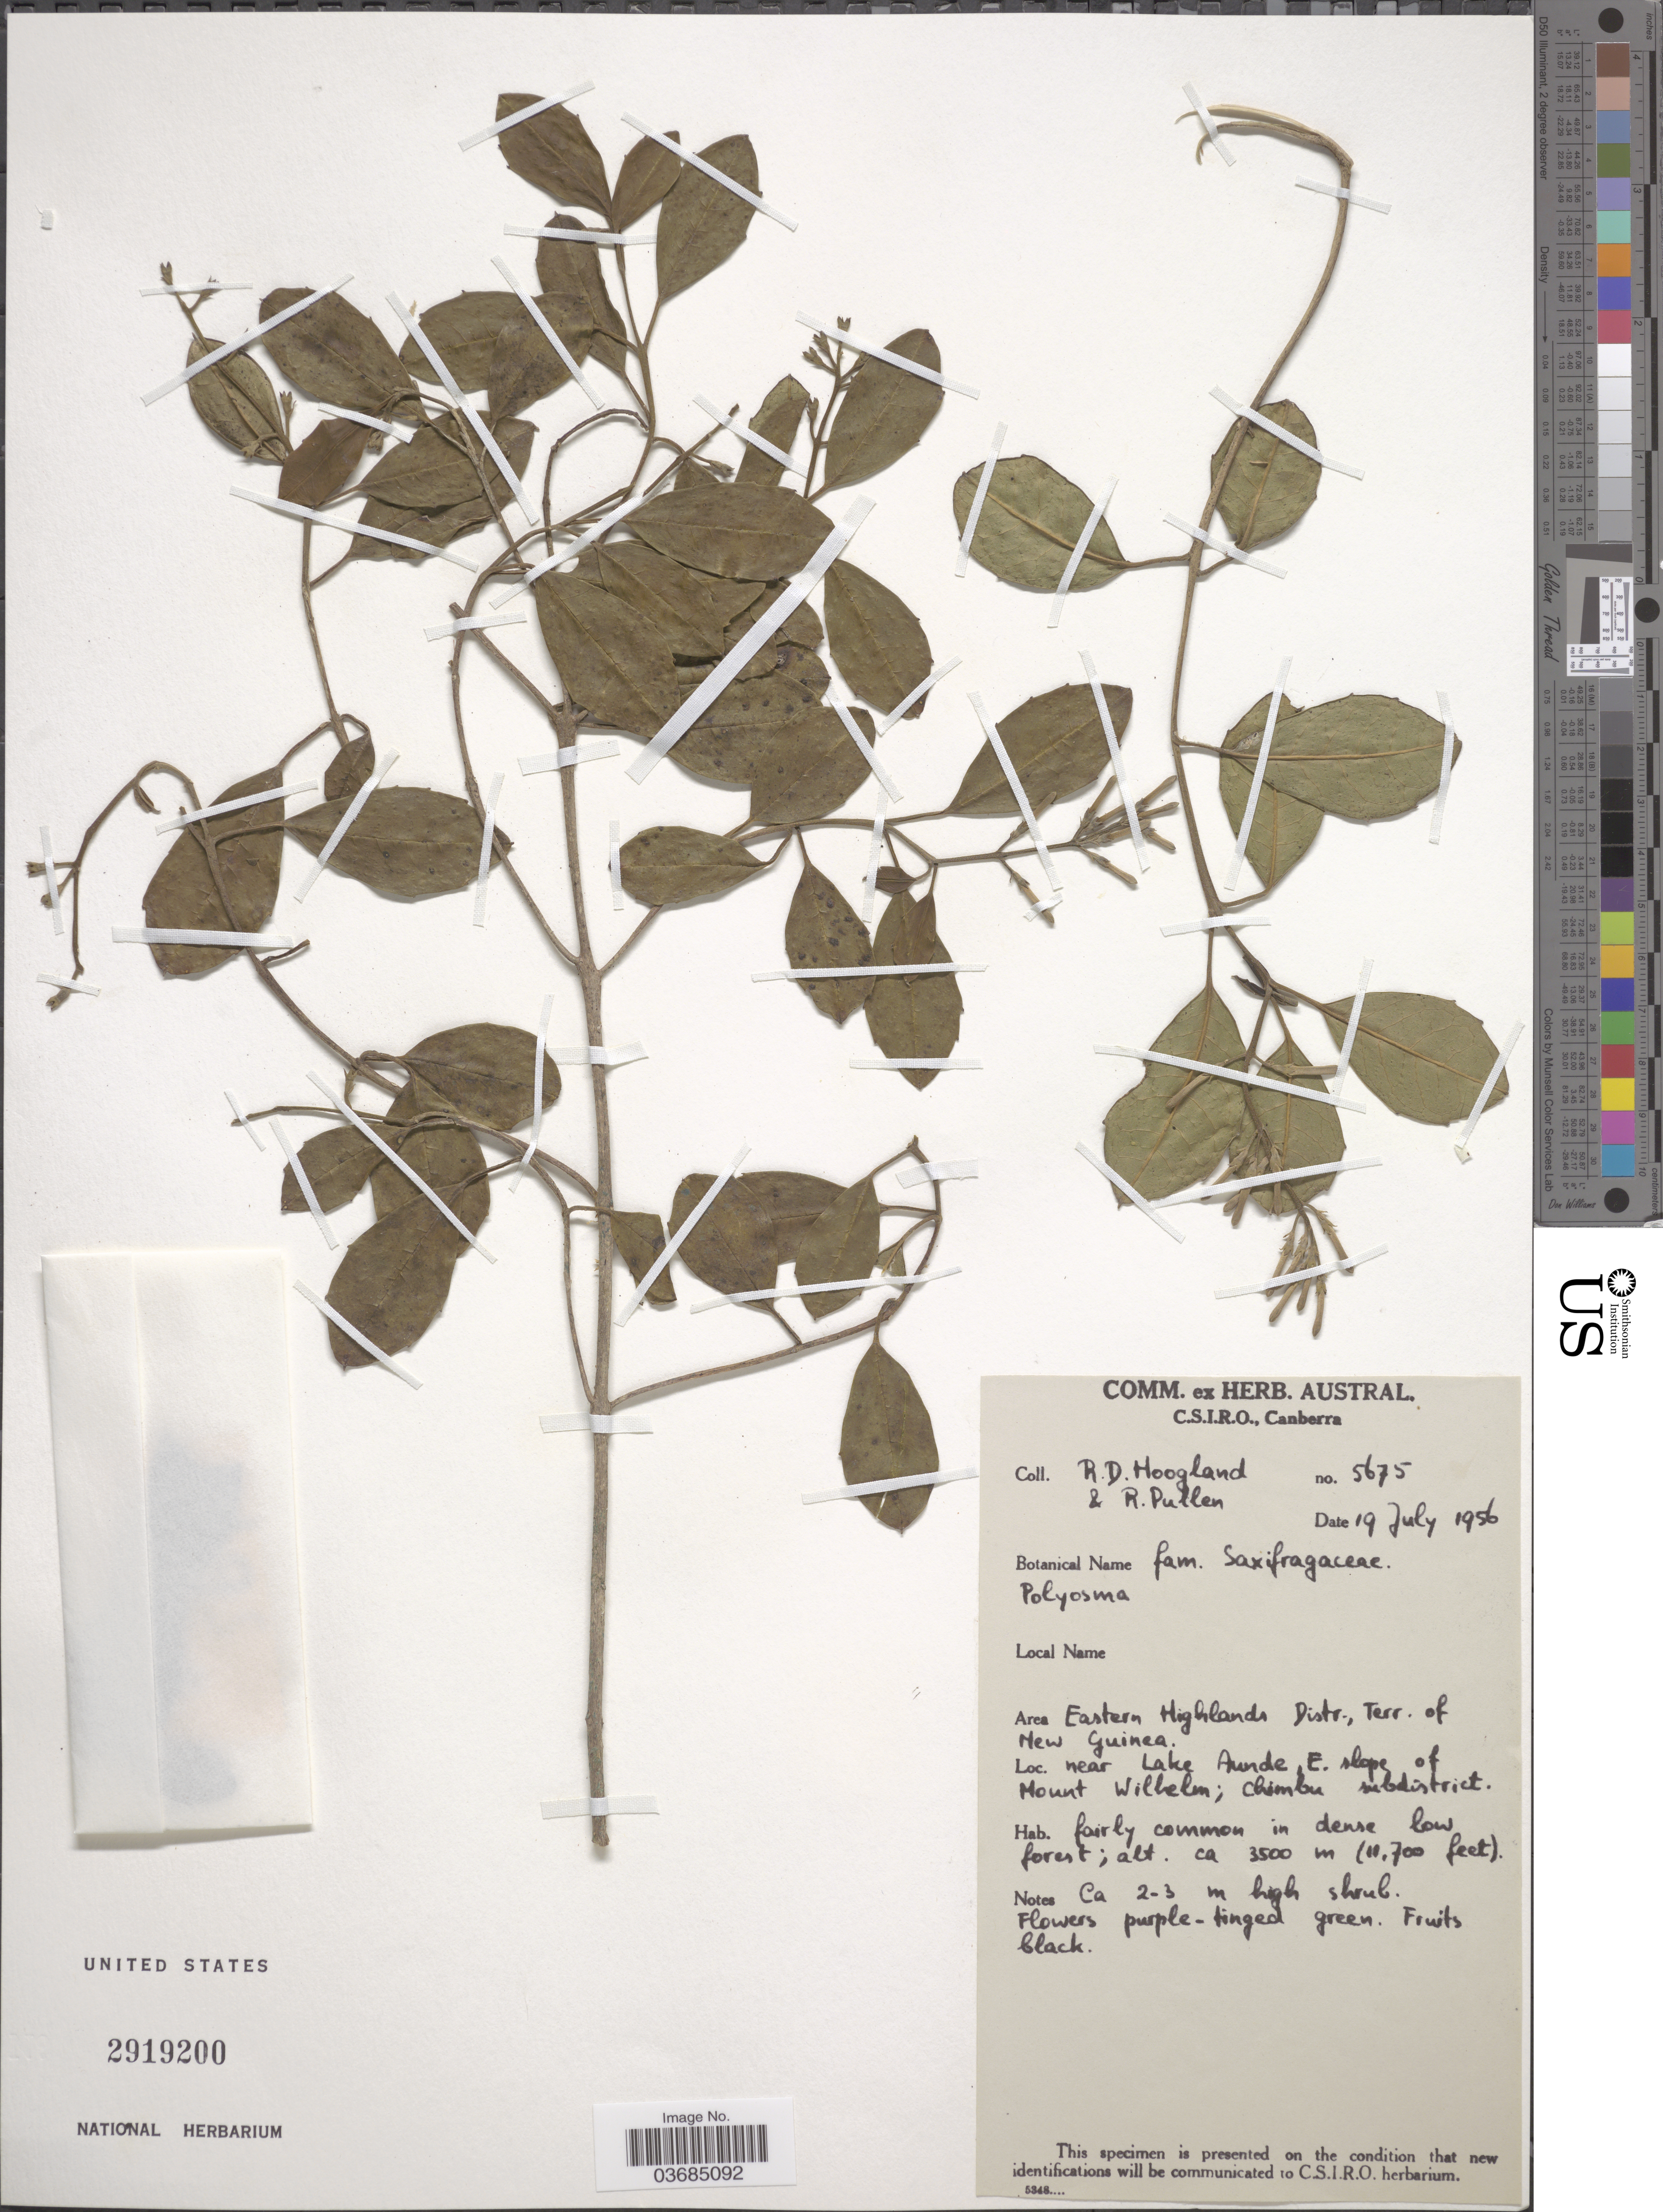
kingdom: Plantae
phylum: Tracheophyta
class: Magnoliopsida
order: Escalloniales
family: Escalloniaceae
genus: Polyosma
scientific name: Polyosma sp.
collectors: R. D. Hoogland & R. Pullen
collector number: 5675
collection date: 1956-07-19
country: Papua New Guinea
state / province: Chimbu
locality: Eastern Highlands Distr., Terr. of New Guinea. Near Lake Aunde, E. slope of Mount Wilhelm; Chimbu subdistrict.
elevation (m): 3500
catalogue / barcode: US 2919200